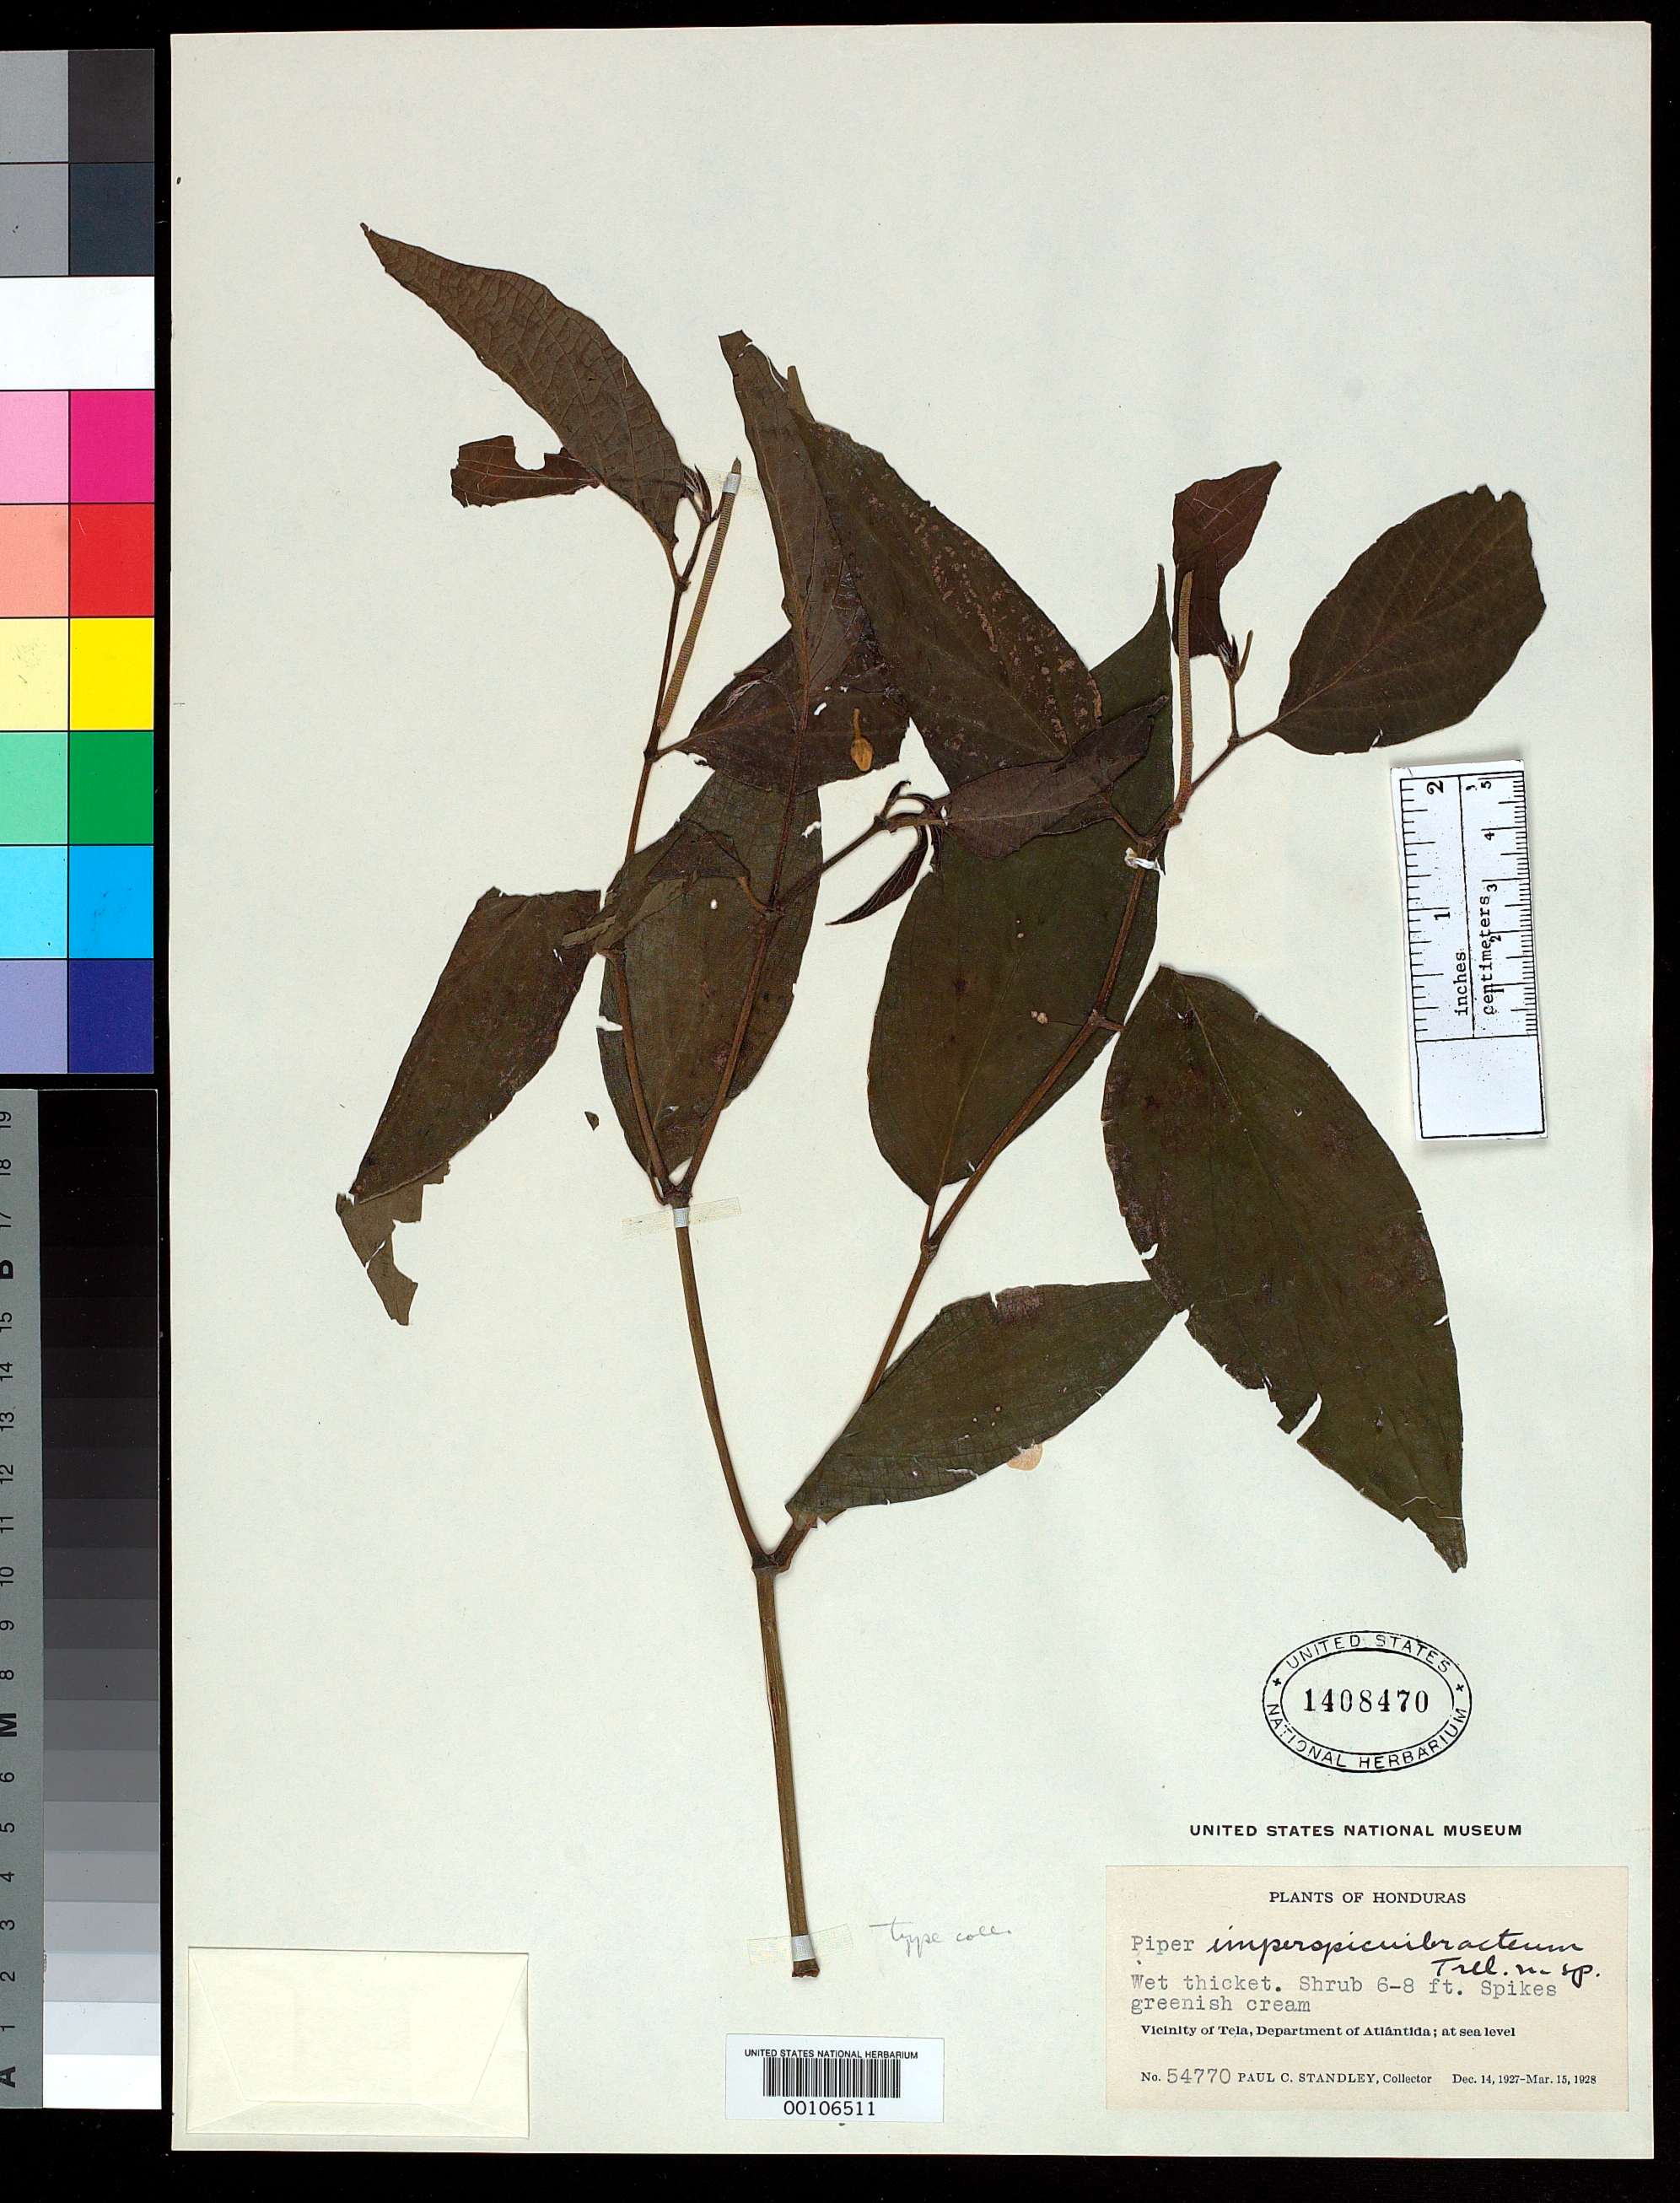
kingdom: Plantae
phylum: Tracheophyta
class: Magnoliopsida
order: Piperales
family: Piperaceae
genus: Piper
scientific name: Piper imperspicuibracteum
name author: Trel.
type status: Isotype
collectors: P. C. Standley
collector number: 54770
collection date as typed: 19 Jan 1928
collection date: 1928-01-19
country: Honduras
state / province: Atlántida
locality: SW of La Ceiba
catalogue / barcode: US 1408470